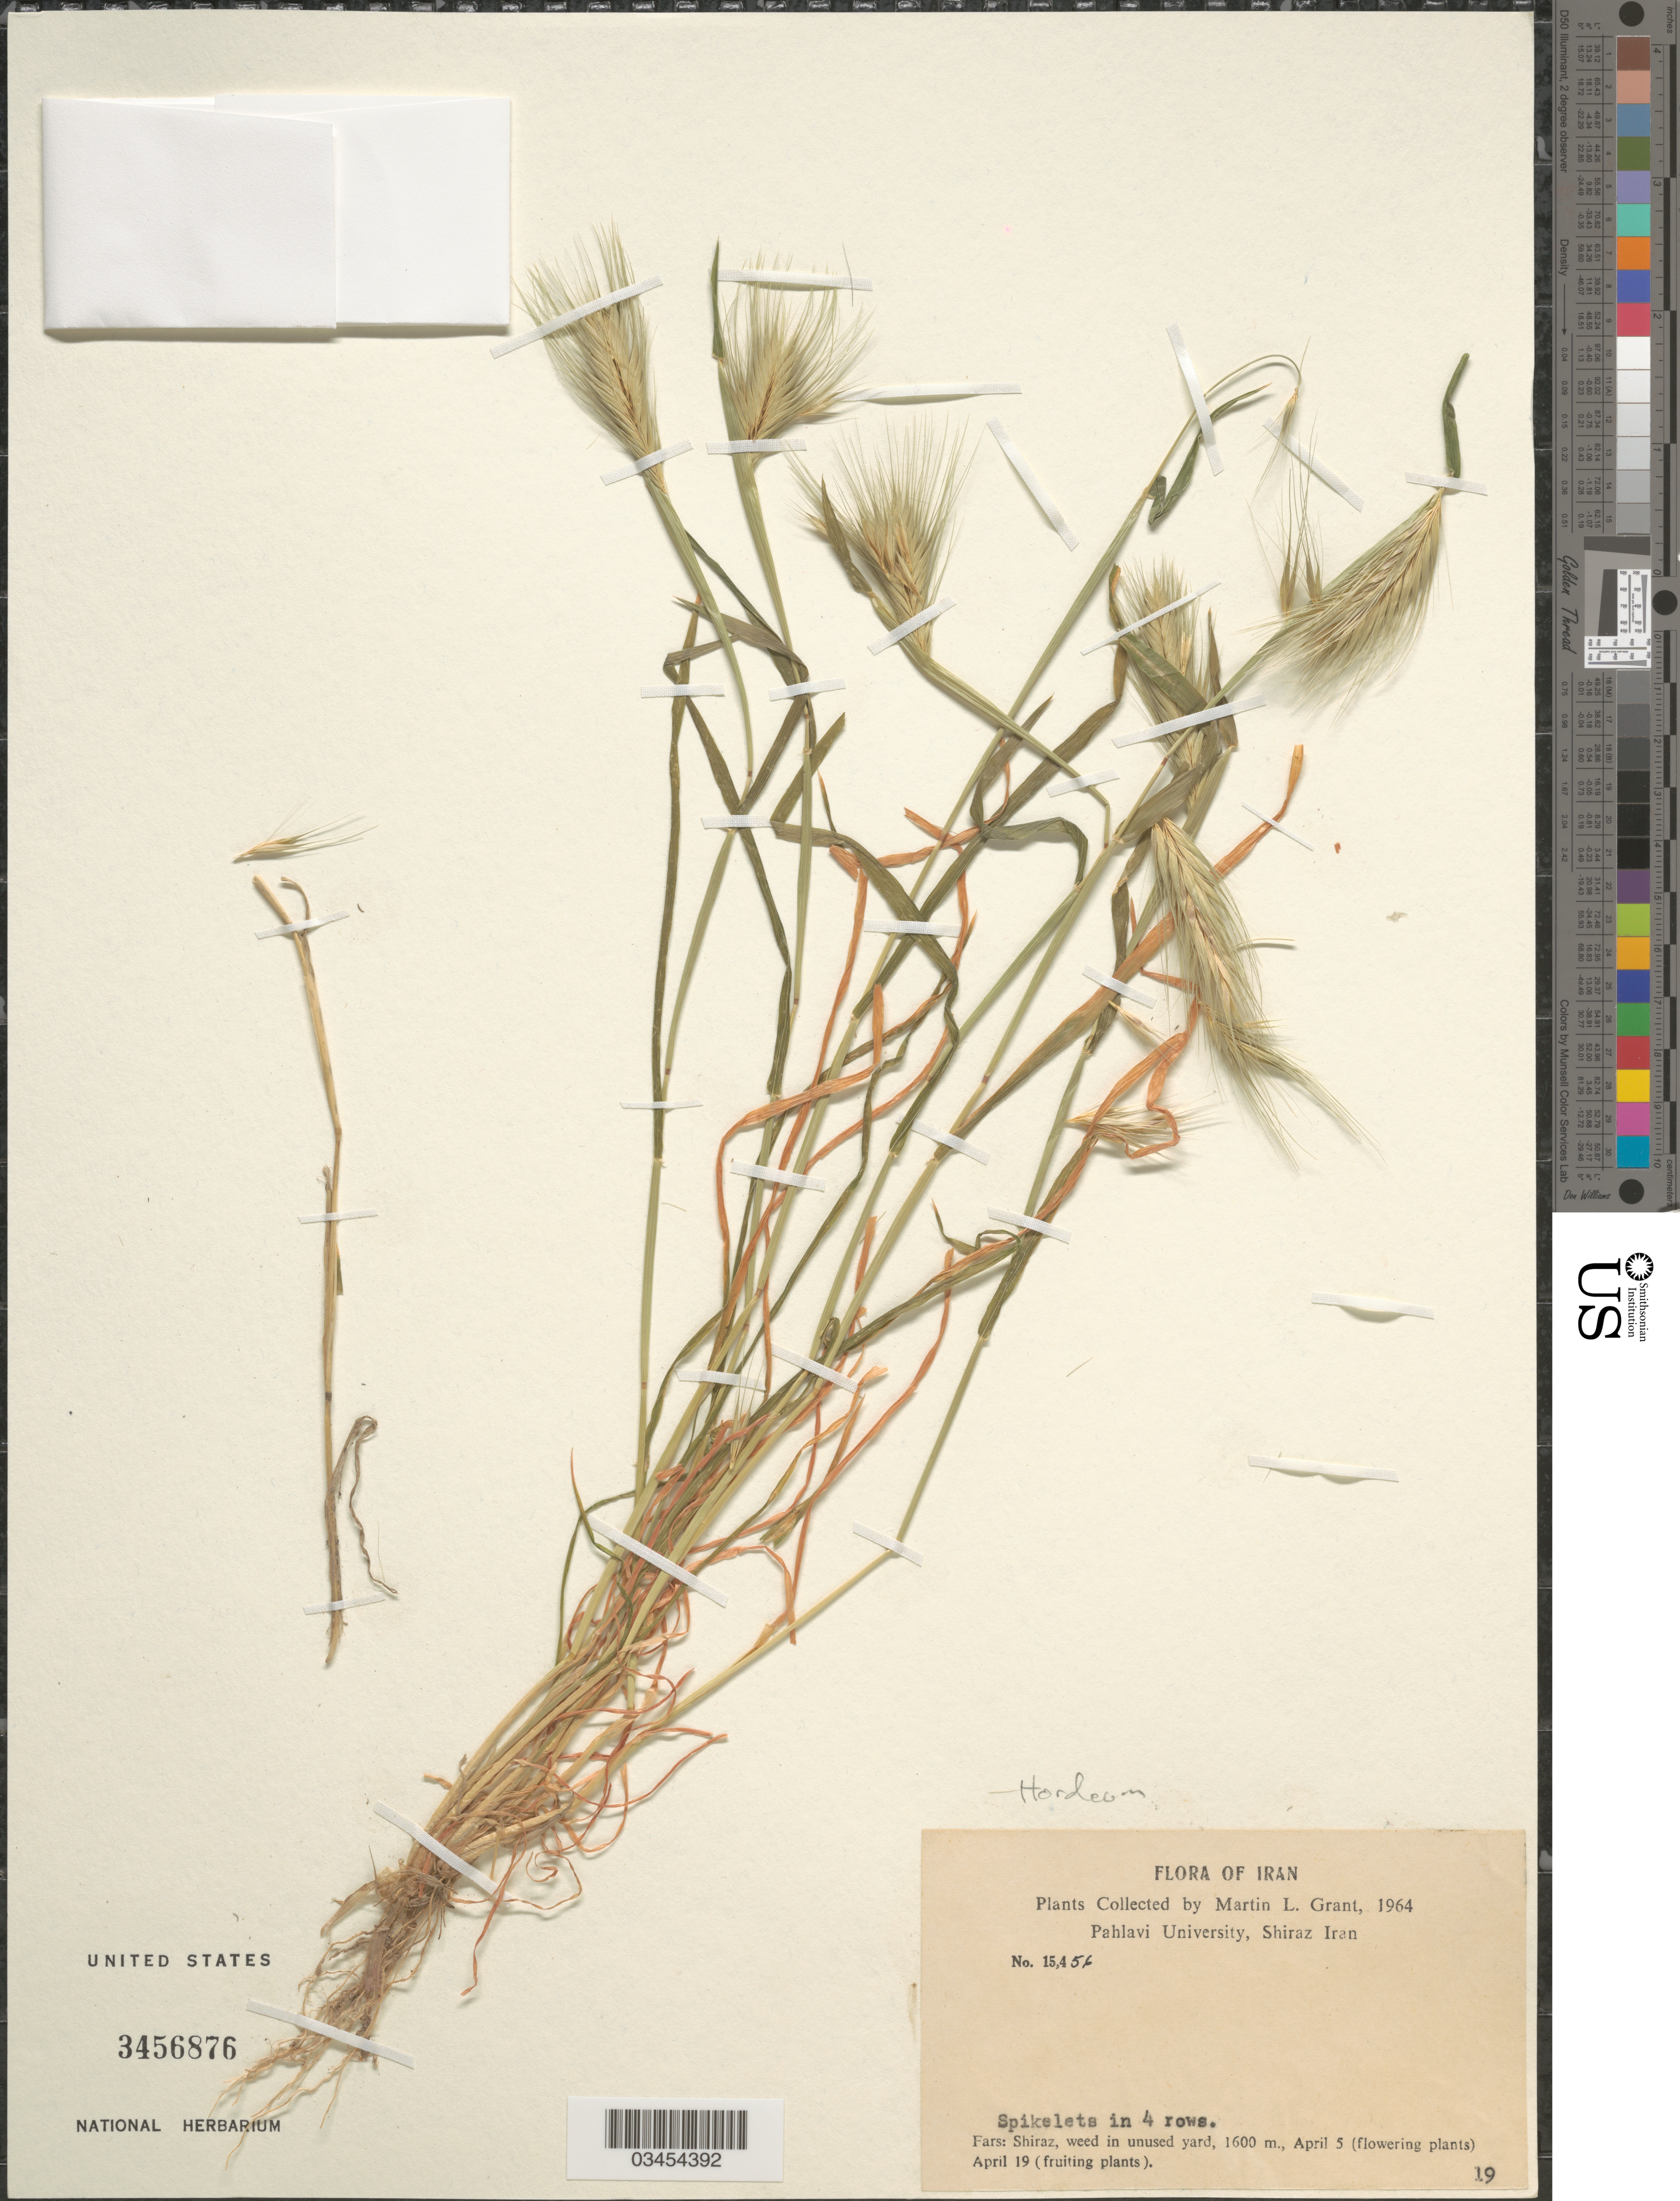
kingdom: Plantae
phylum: Tracheophyta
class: Liliopsida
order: Poales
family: Poaceae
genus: Hordeum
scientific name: Hordeum sp.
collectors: M. L. Grant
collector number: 15456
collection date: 1964-04-05/1964-04-19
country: Iran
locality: Farm Shiraz.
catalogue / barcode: US 3456876